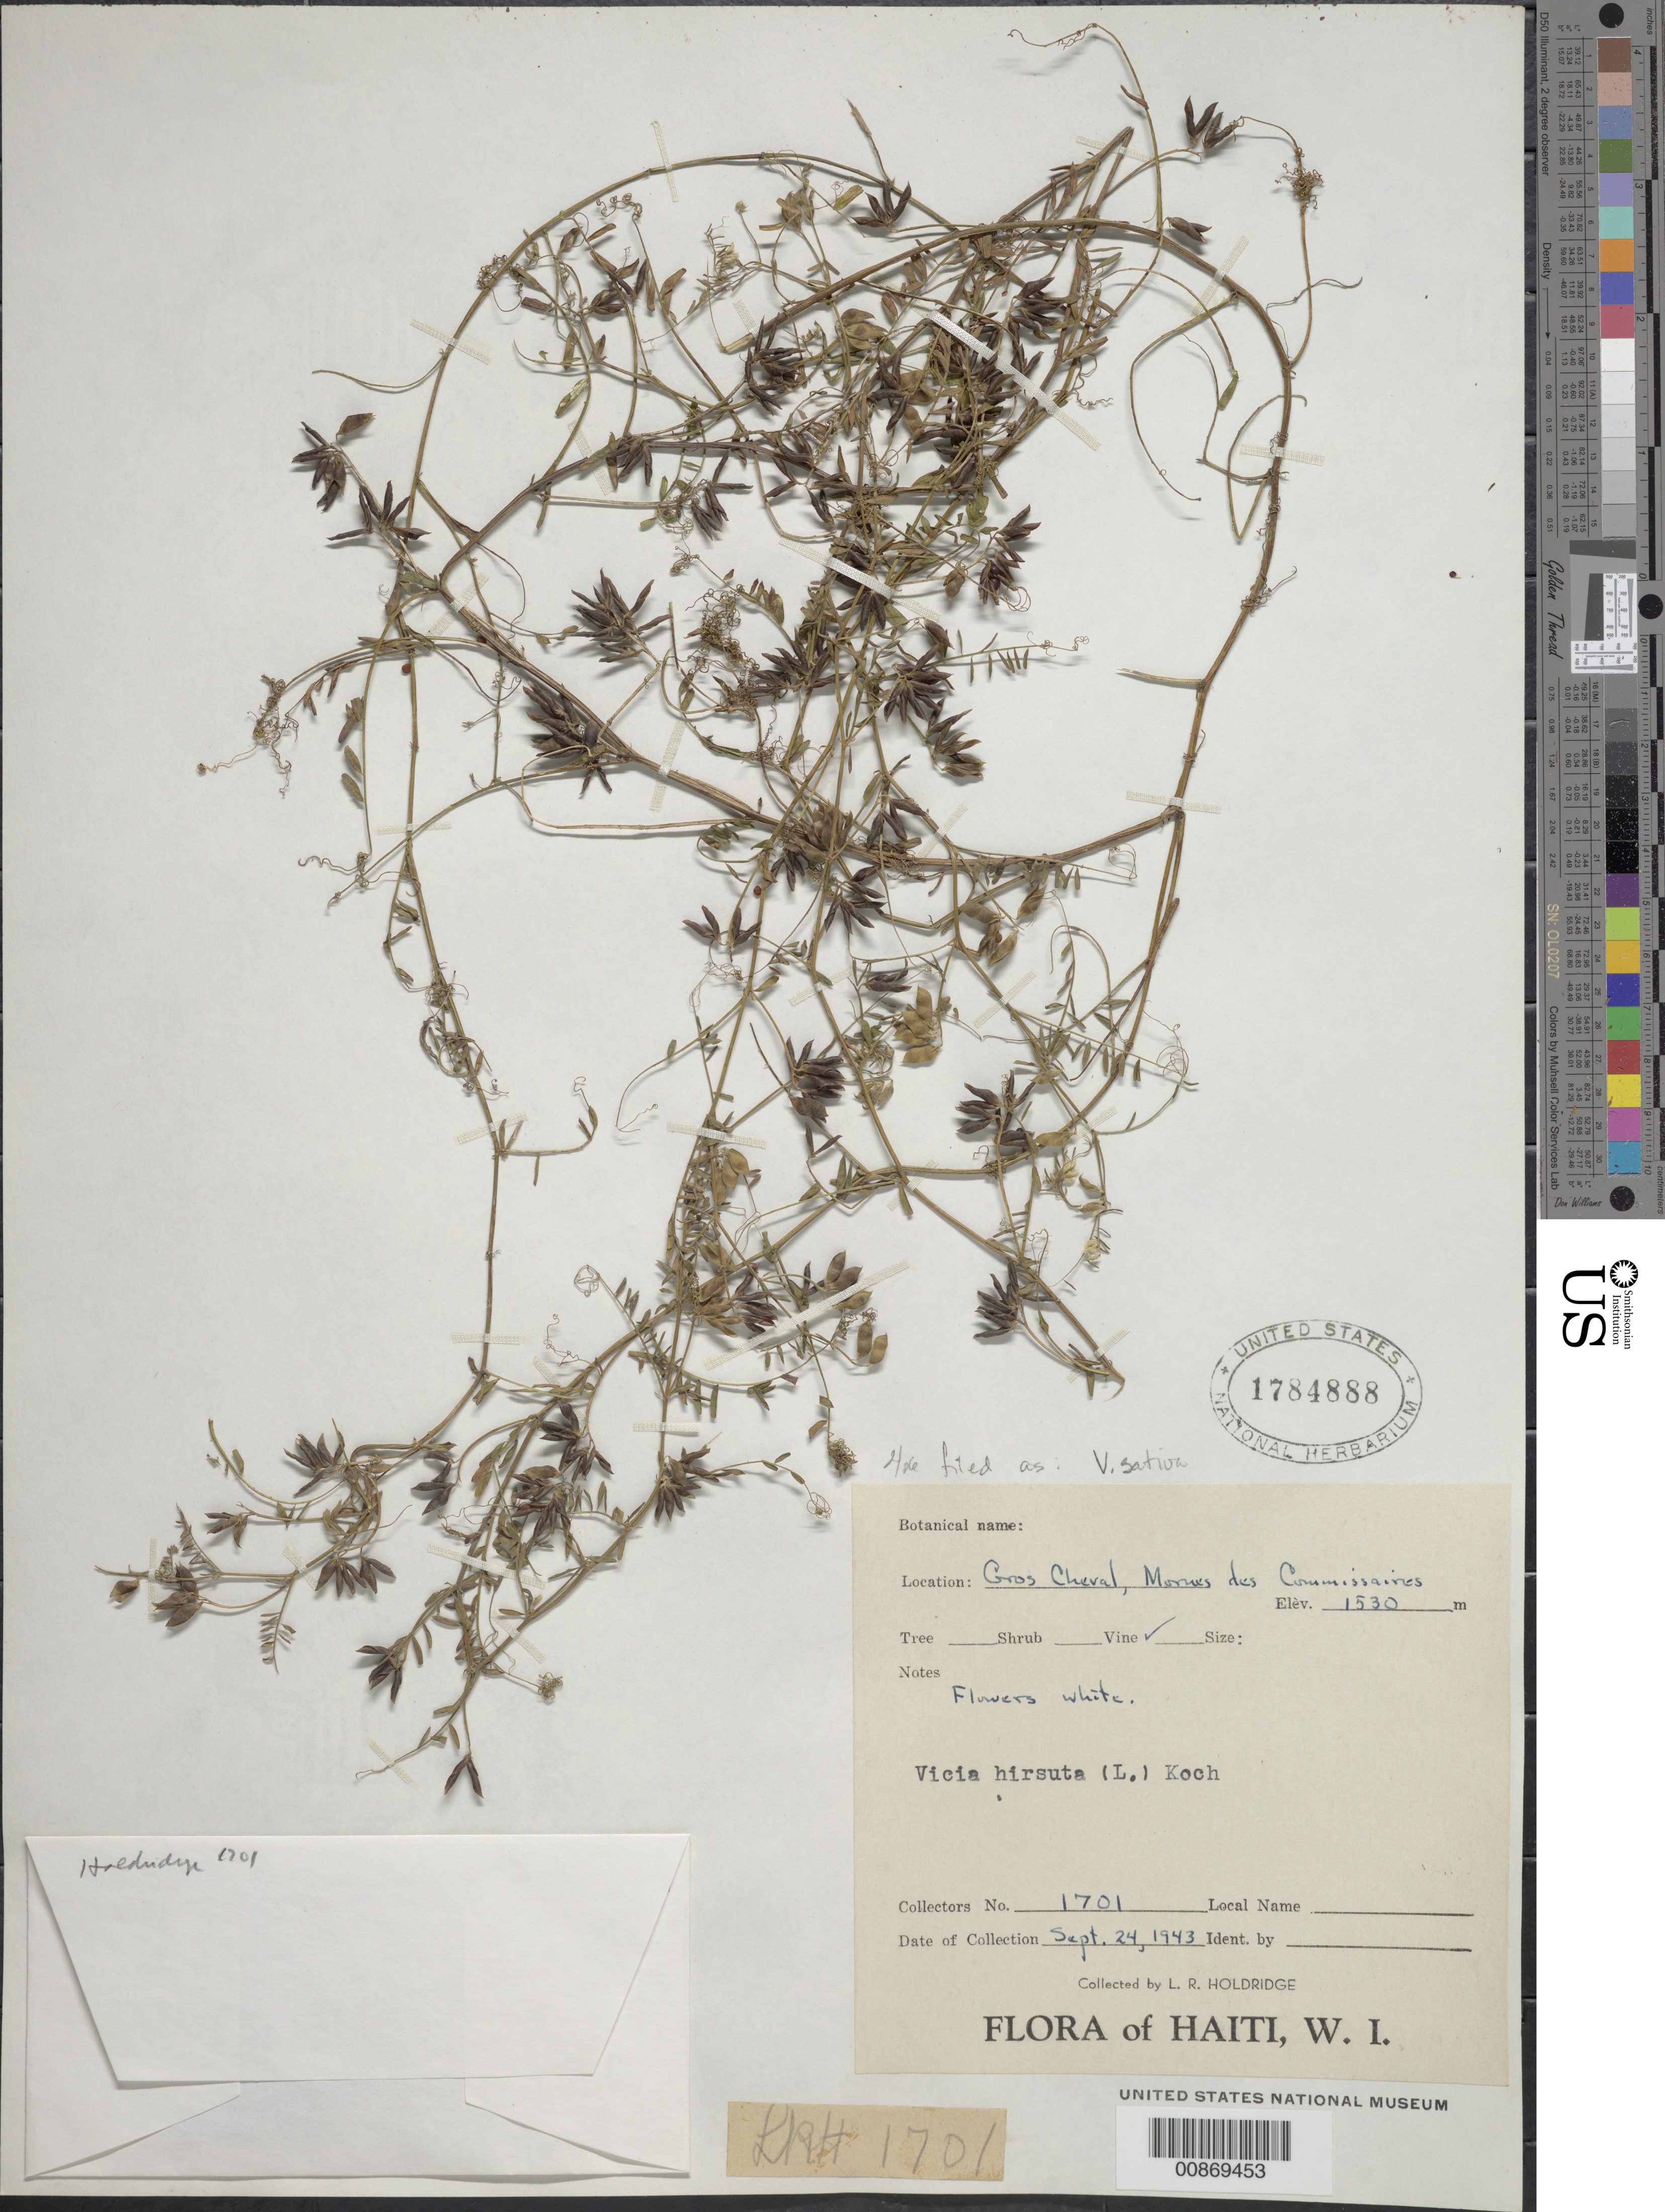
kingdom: Plantae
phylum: Tracheophyta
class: Magnoliopsida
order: Fabales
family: Fabaceae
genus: Vicia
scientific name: Vicia sativa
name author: L.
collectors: L. Holdridge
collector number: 1701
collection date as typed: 24 Sep 1943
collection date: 1943-09-24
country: Haiti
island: Hispaniola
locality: Gros Cheval, Mornes des Commissaires.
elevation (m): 1530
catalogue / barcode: US 1784888